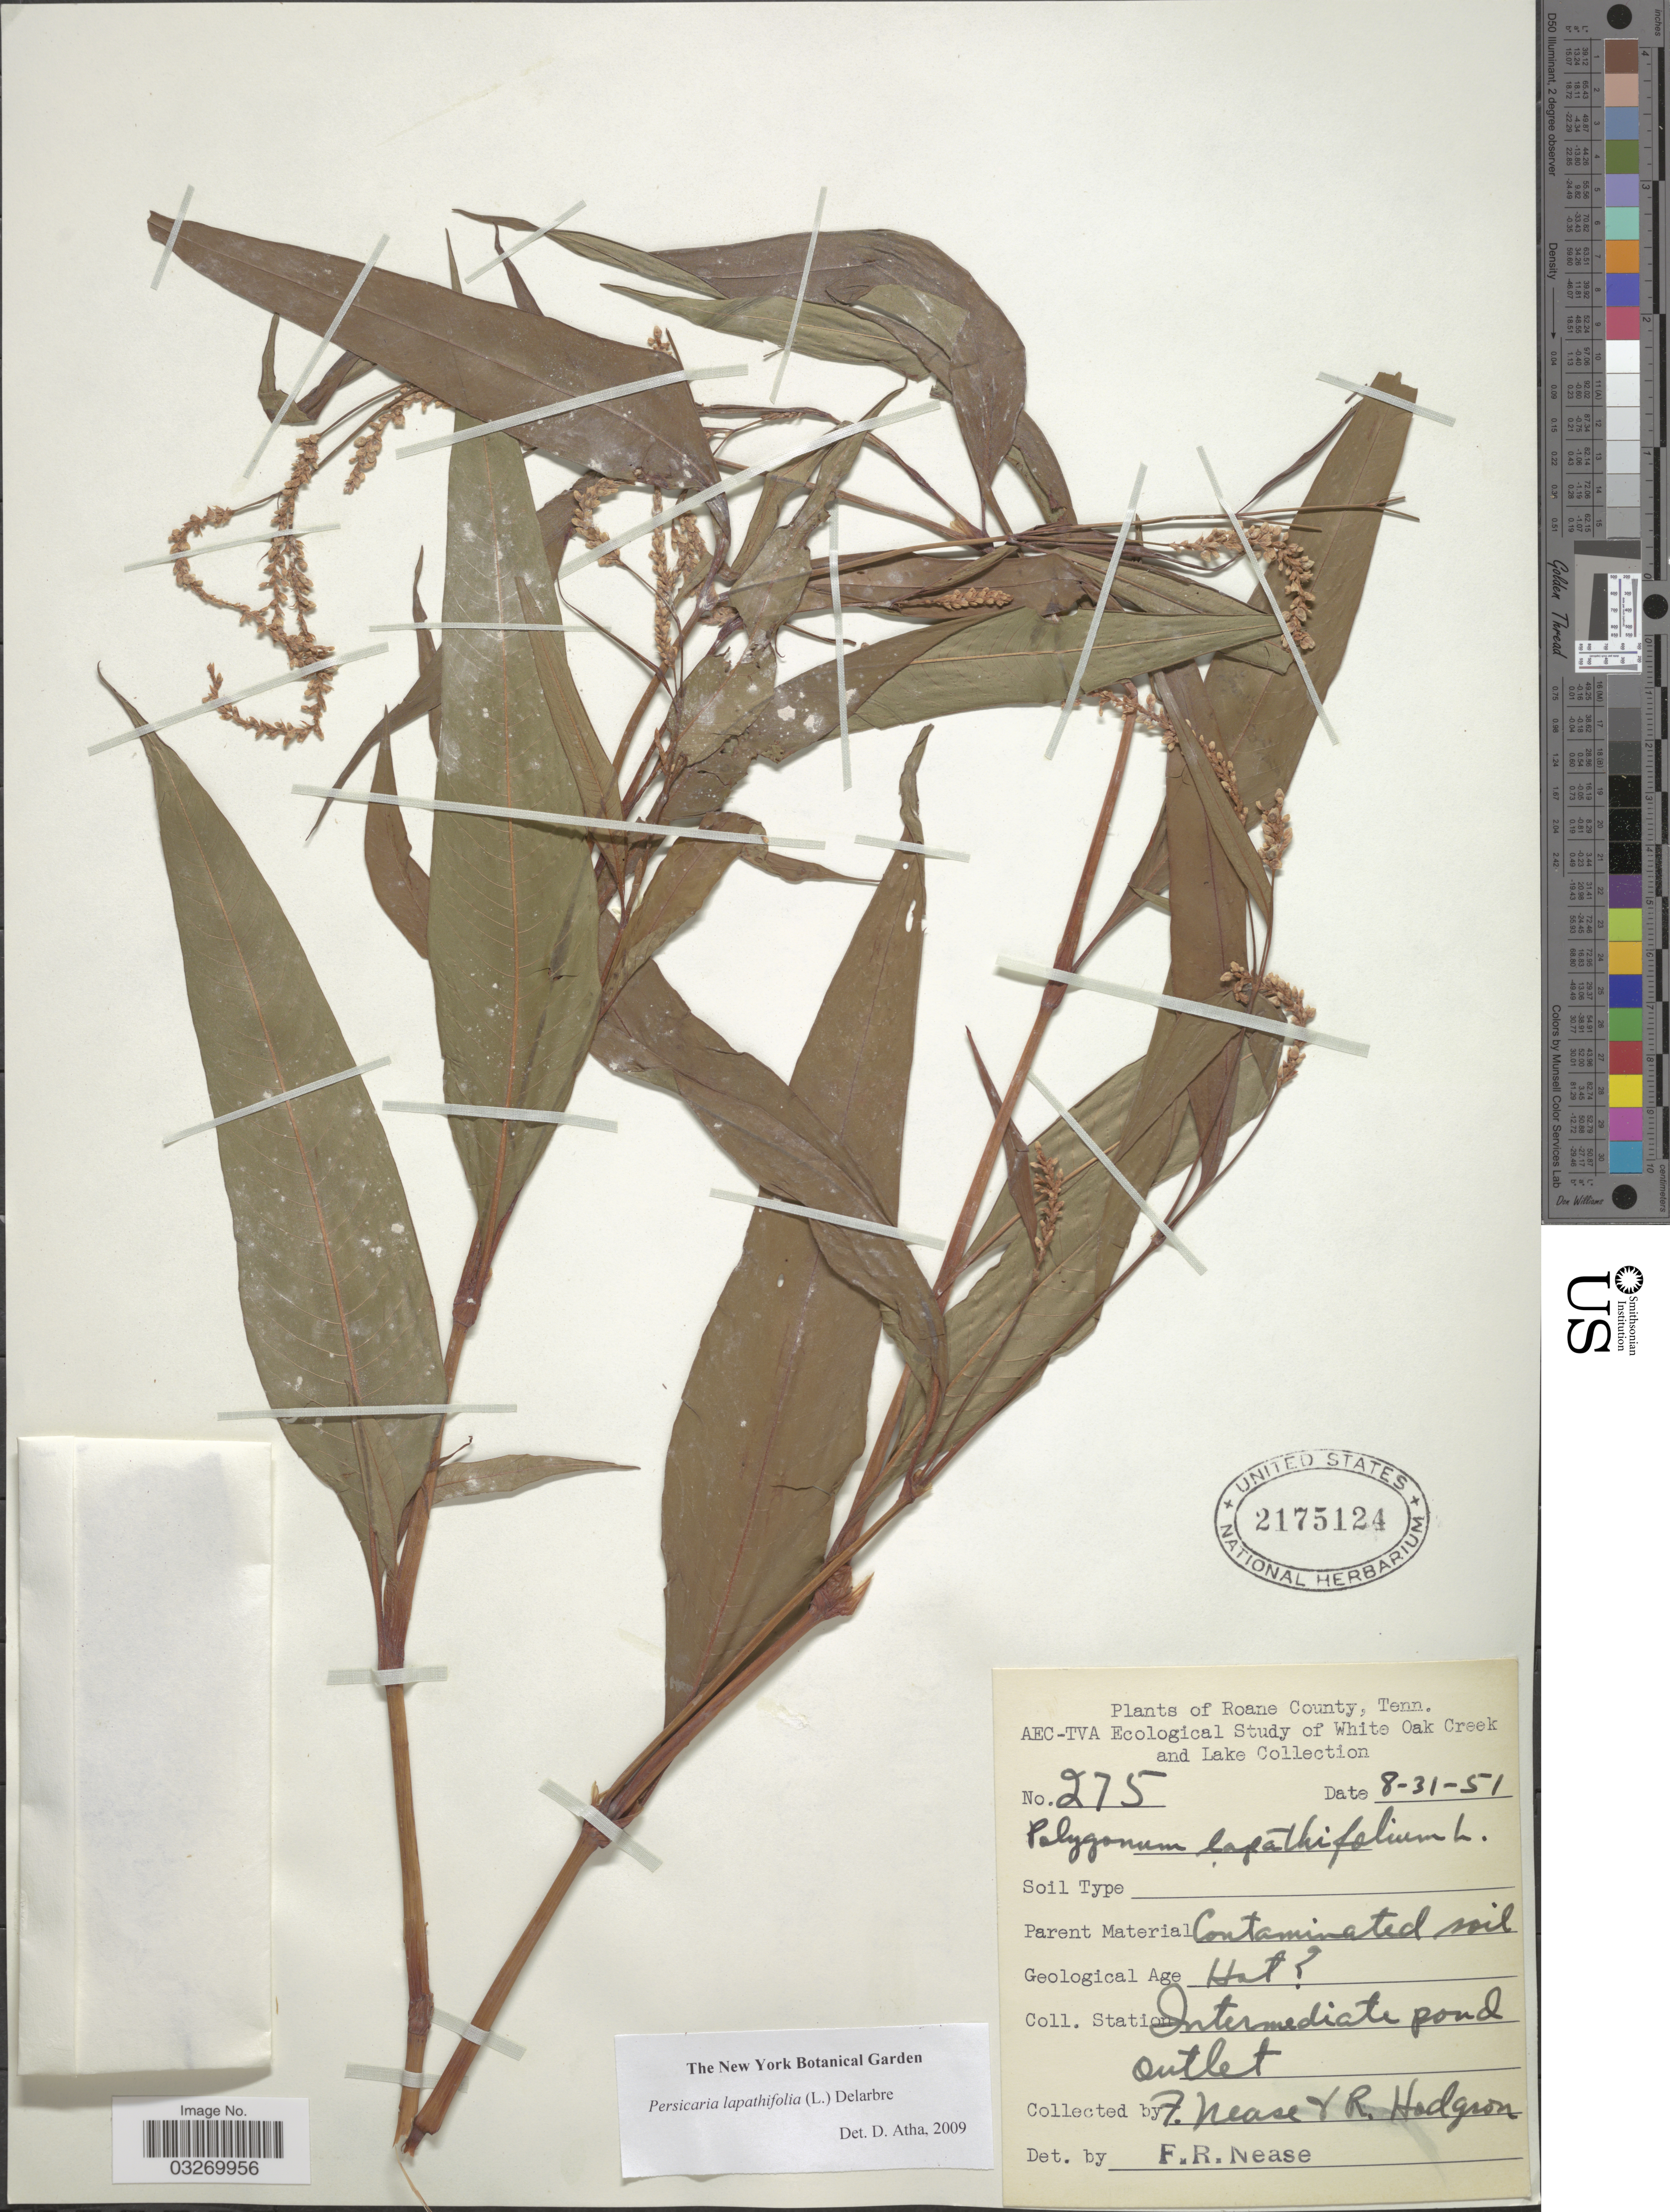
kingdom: Plantae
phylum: Tracheophyta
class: Magnoliopsida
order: Caryophyllales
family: Polygonaceae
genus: Persicaria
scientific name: Persicaria lapathifolia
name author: (L.) Delarbre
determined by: Atha, D. E.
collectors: F. Nease & R. Hodgson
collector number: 275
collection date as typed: Transcribed d/m/y: 31/8/51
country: United States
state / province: Tennessee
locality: Roane County. Coll. Station Intermediate pond outlet.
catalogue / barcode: US 2175124